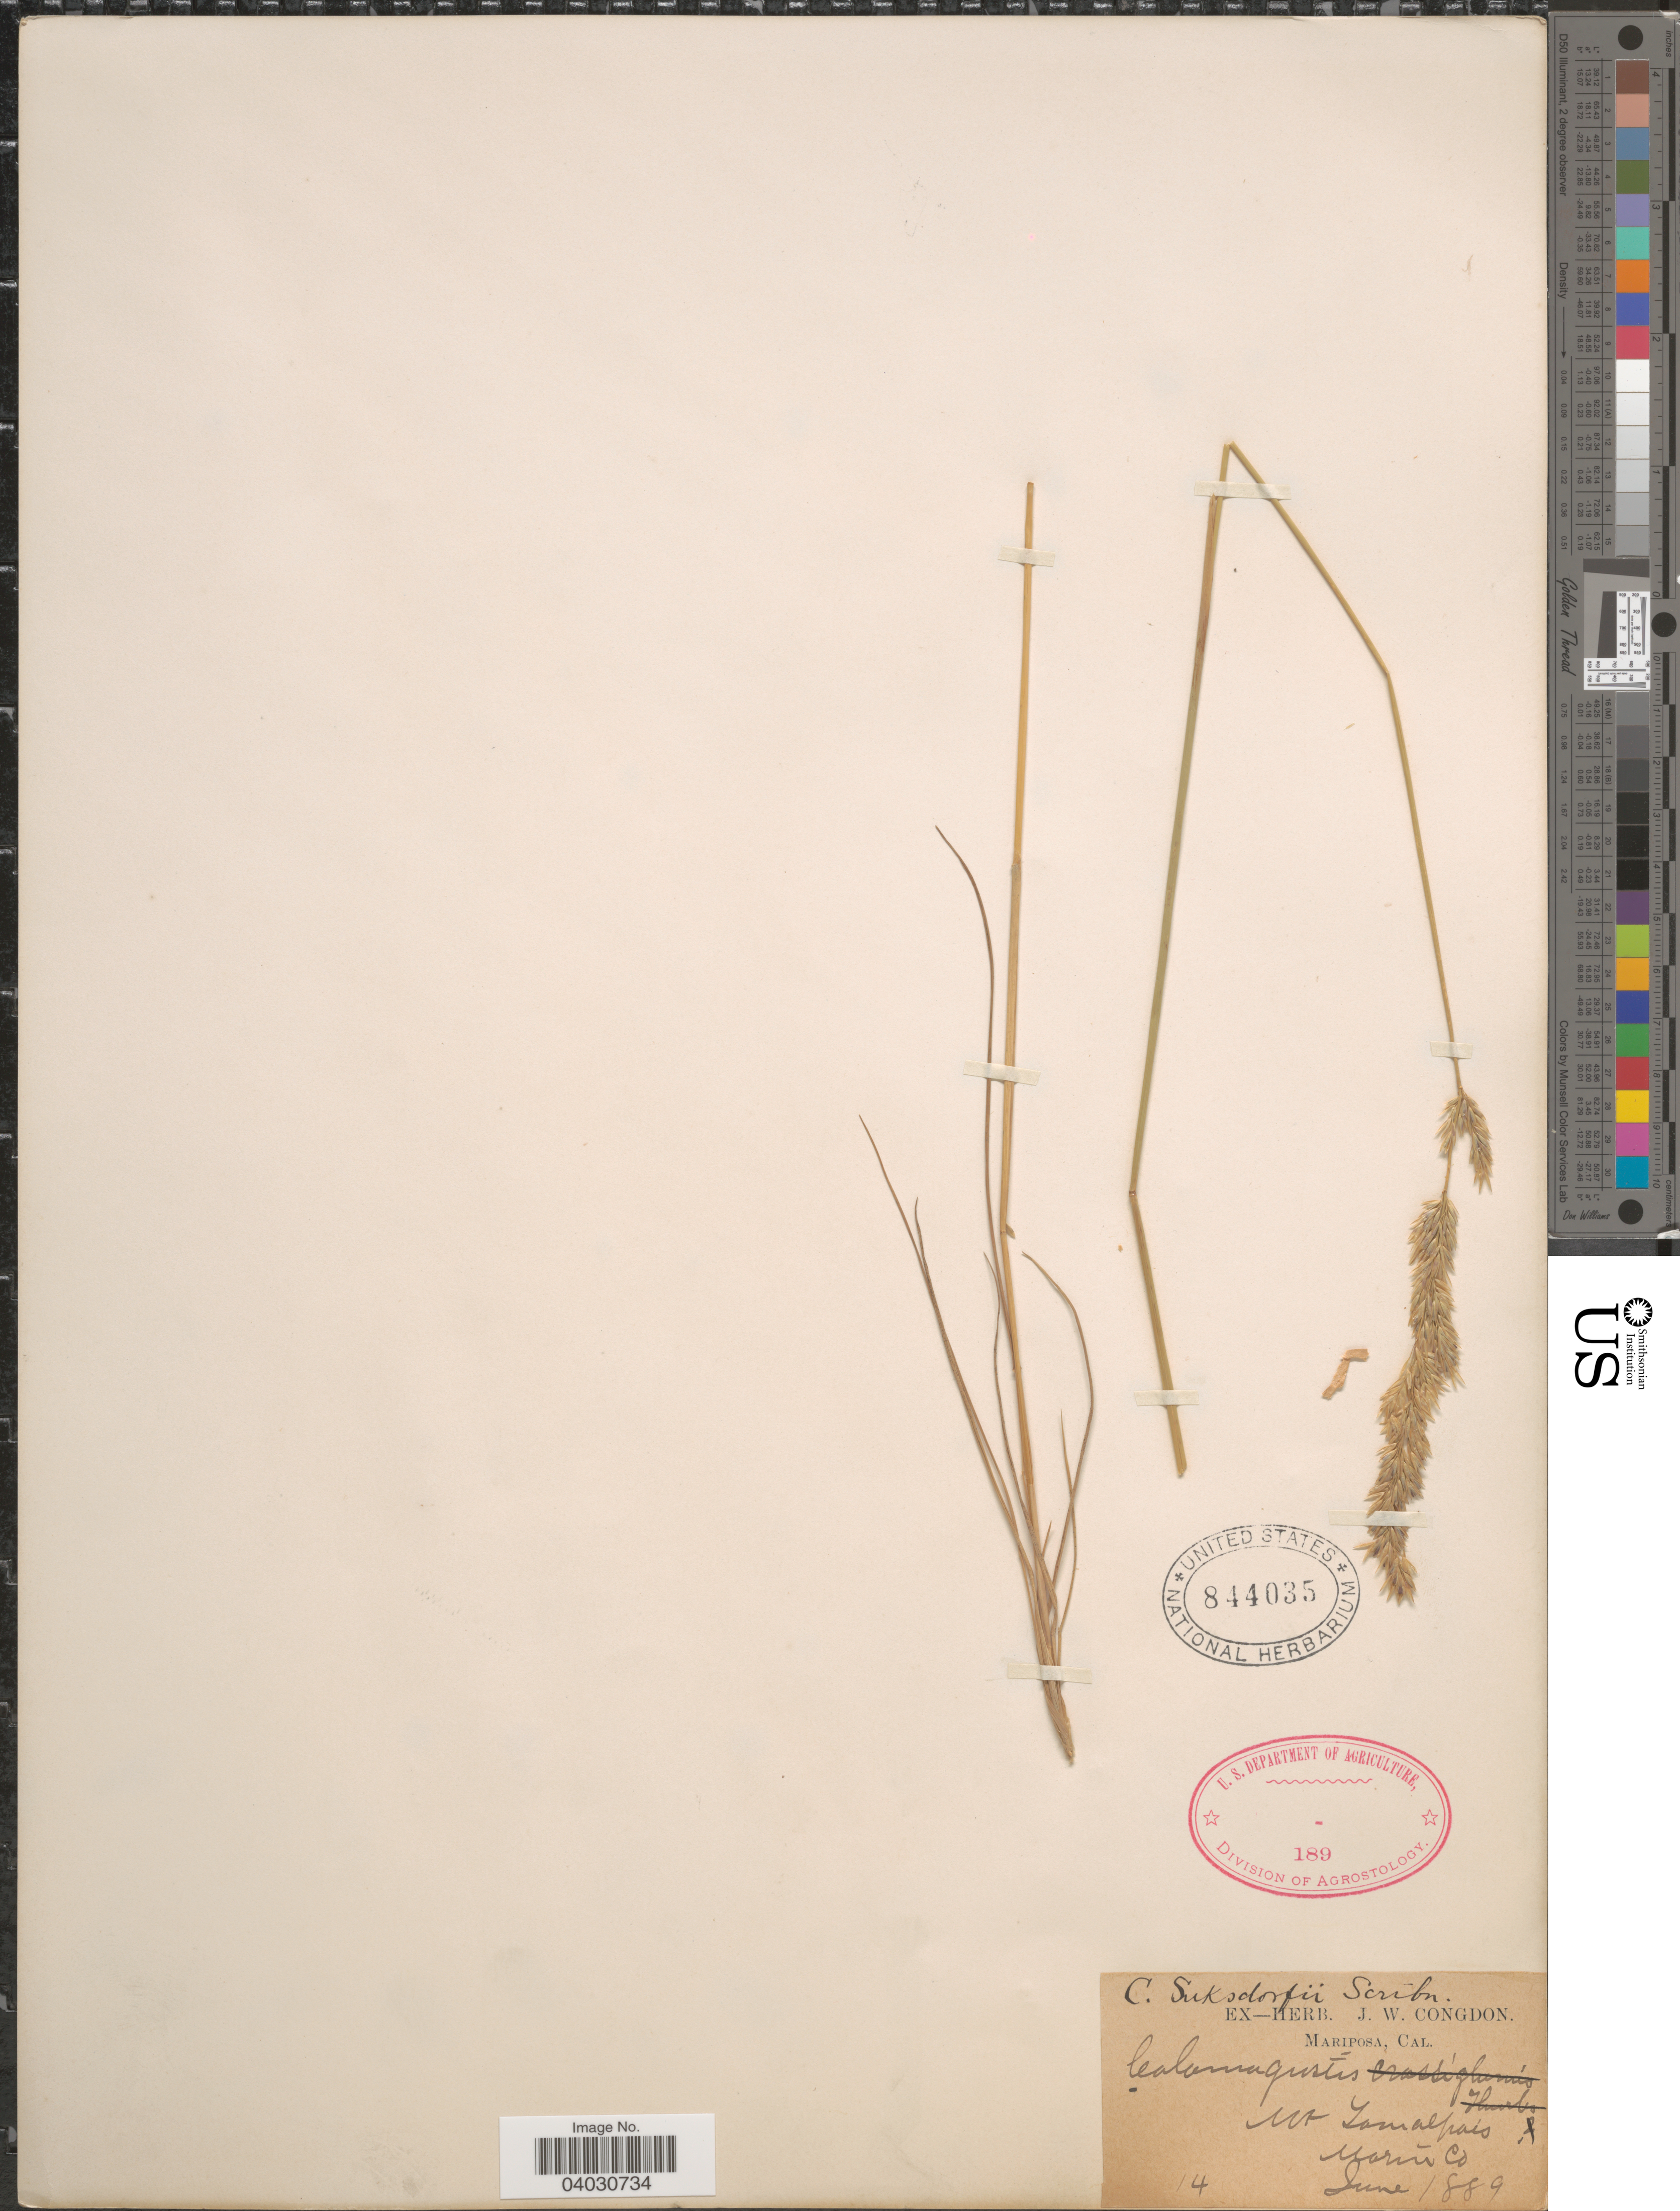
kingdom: Plantae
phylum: Tracheophyta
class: Liliopsida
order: Poales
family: Poaceae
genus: Calamagrostis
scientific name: Calamagrostis rubescens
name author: Buckley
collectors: ex herb. J. W. Congdon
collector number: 14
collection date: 1889-06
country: United States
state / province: California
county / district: Marin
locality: Mt Tamalpais.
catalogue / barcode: US 844035